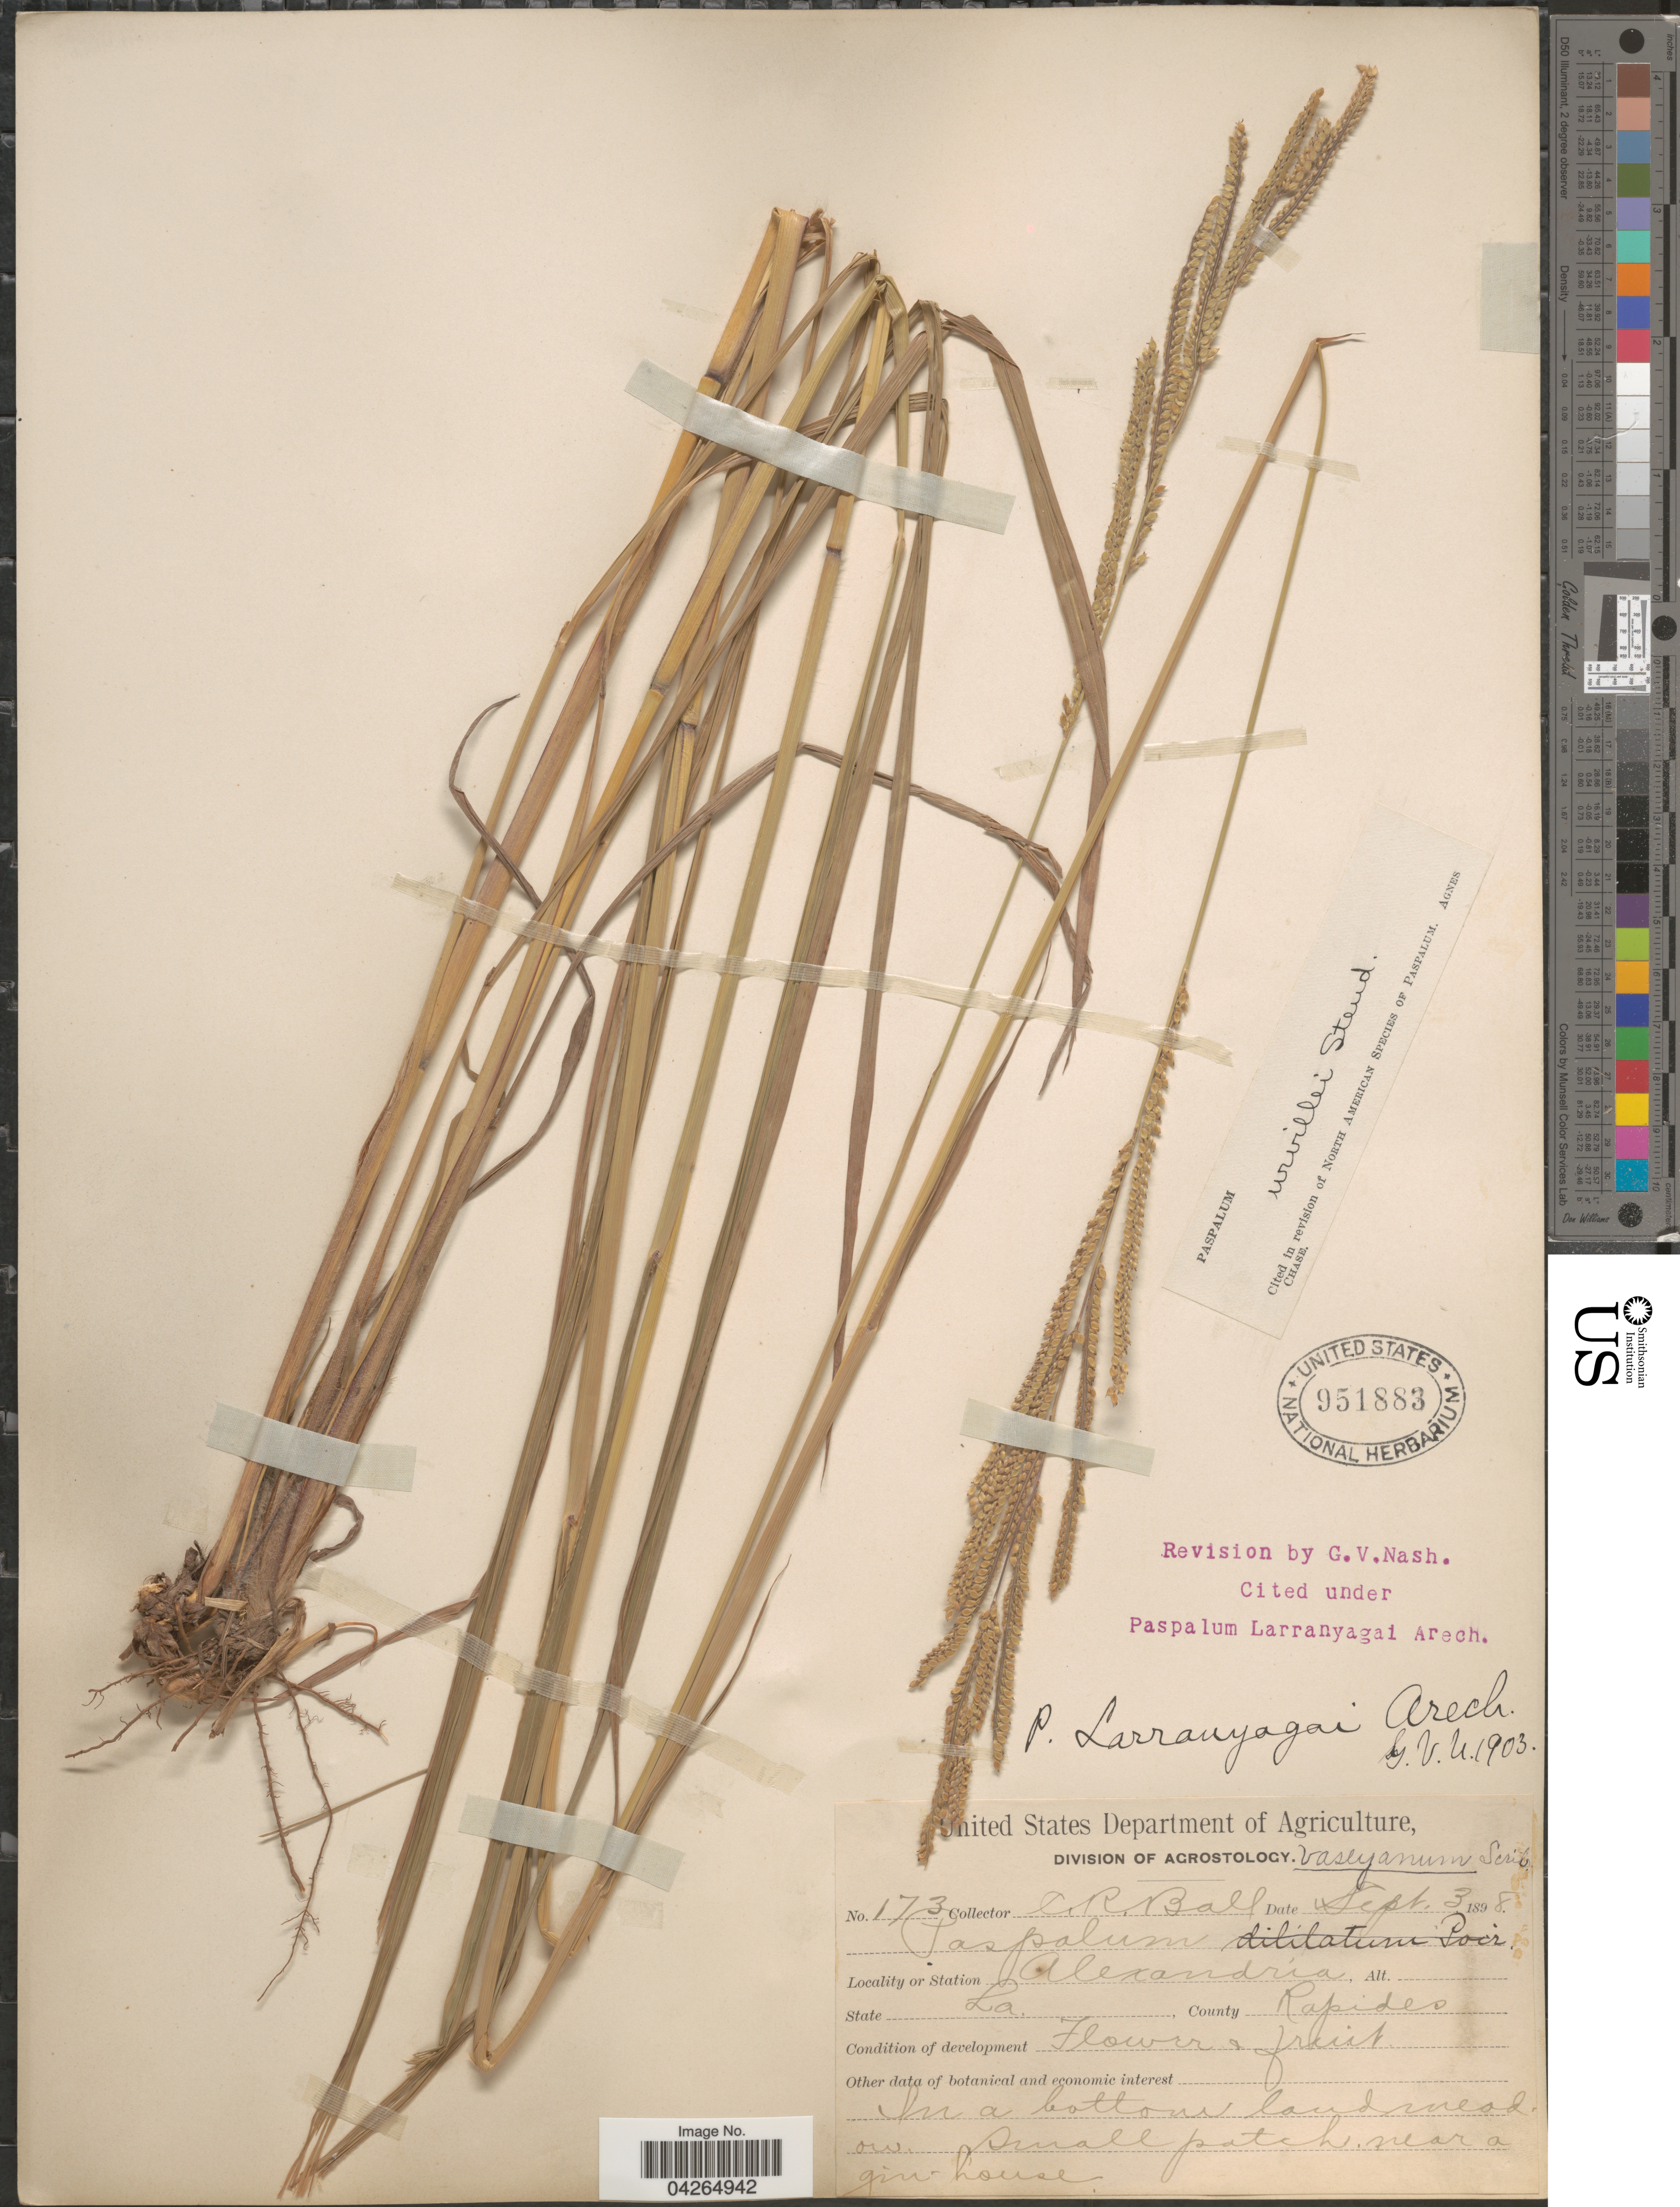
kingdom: Plantae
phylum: Tracheophyta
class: Liliopsida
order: Poales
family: Poaceae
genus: Paspalum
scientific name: Paspalum urvillei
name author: Steud.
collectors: C. R. Ball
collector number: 173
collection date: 1898-09-03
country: United States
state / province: Louisiana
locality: Station Alexandria. County Rapides.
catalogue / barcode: US 951883